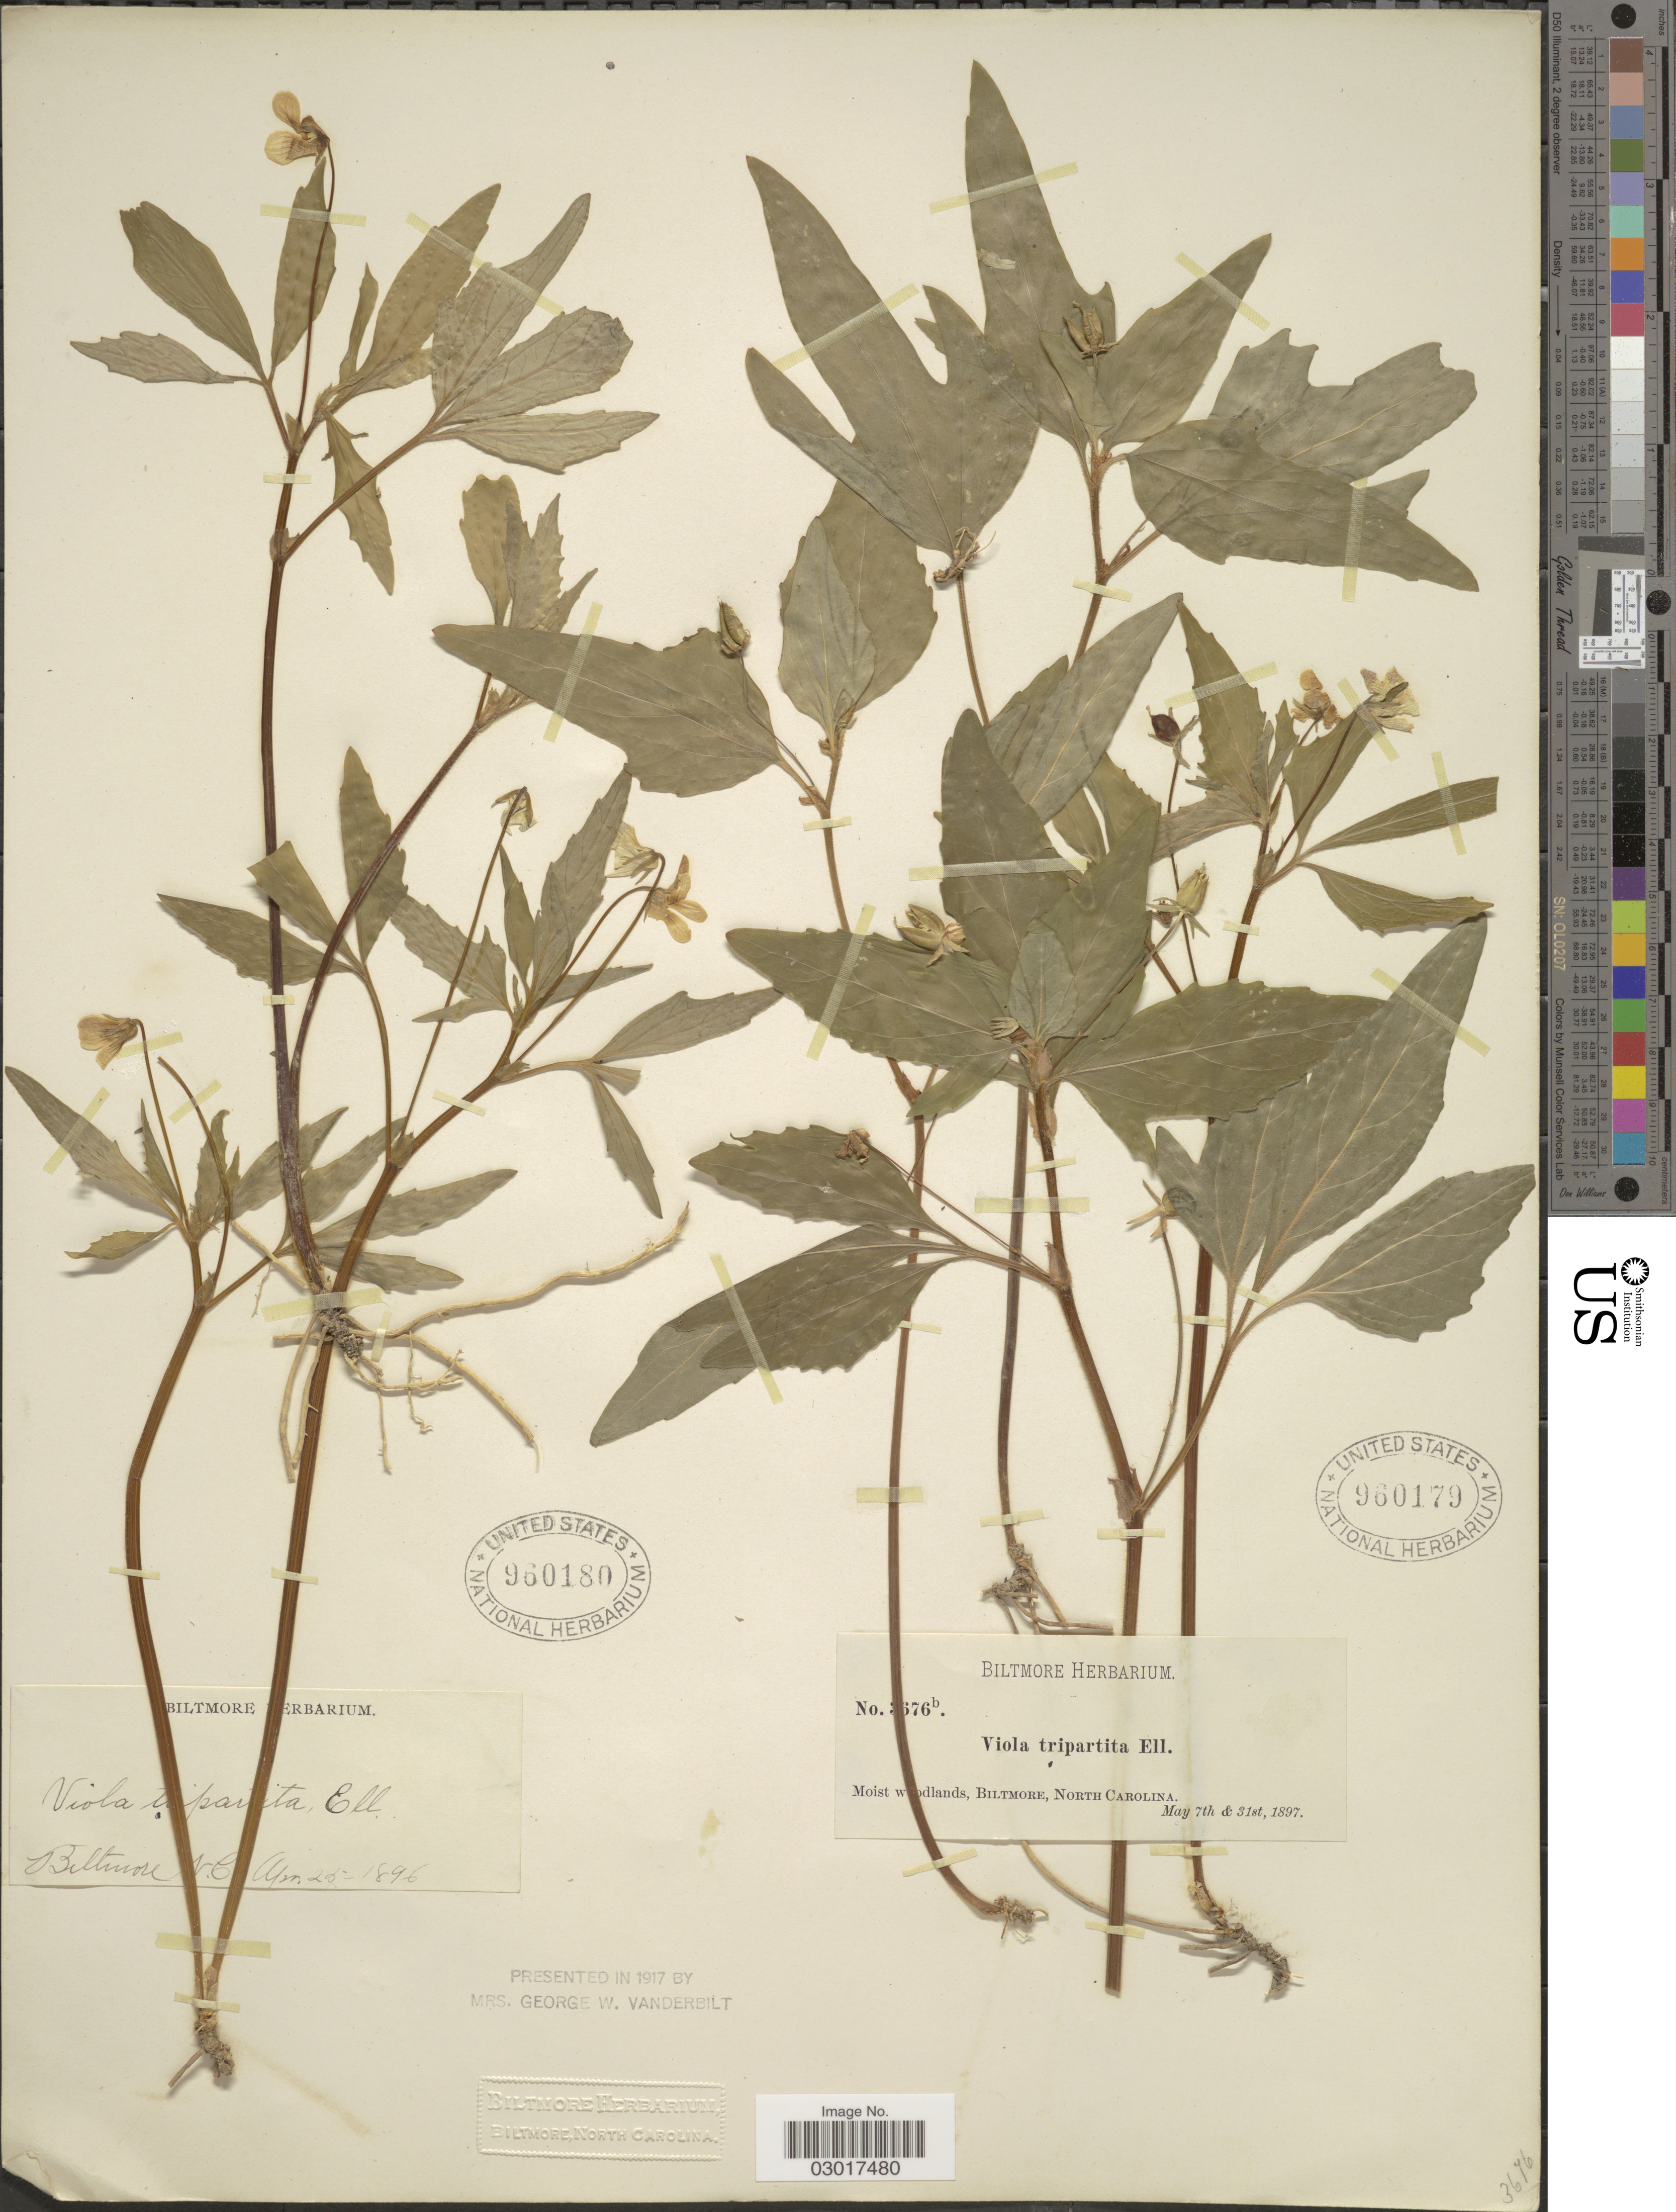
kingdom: Plantae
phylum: Tracheophyta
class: Magnoliopsida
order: Malpighiales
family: Violaceae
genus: Viola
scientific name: Viola tripartita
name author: Elliott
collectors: ex herb. Biltmore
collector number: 3676b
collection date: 1897-05-07/1897-05-31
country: United States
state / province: North Carolina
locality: Moist woodlands, Biltmore.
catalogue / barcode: US 960179-2